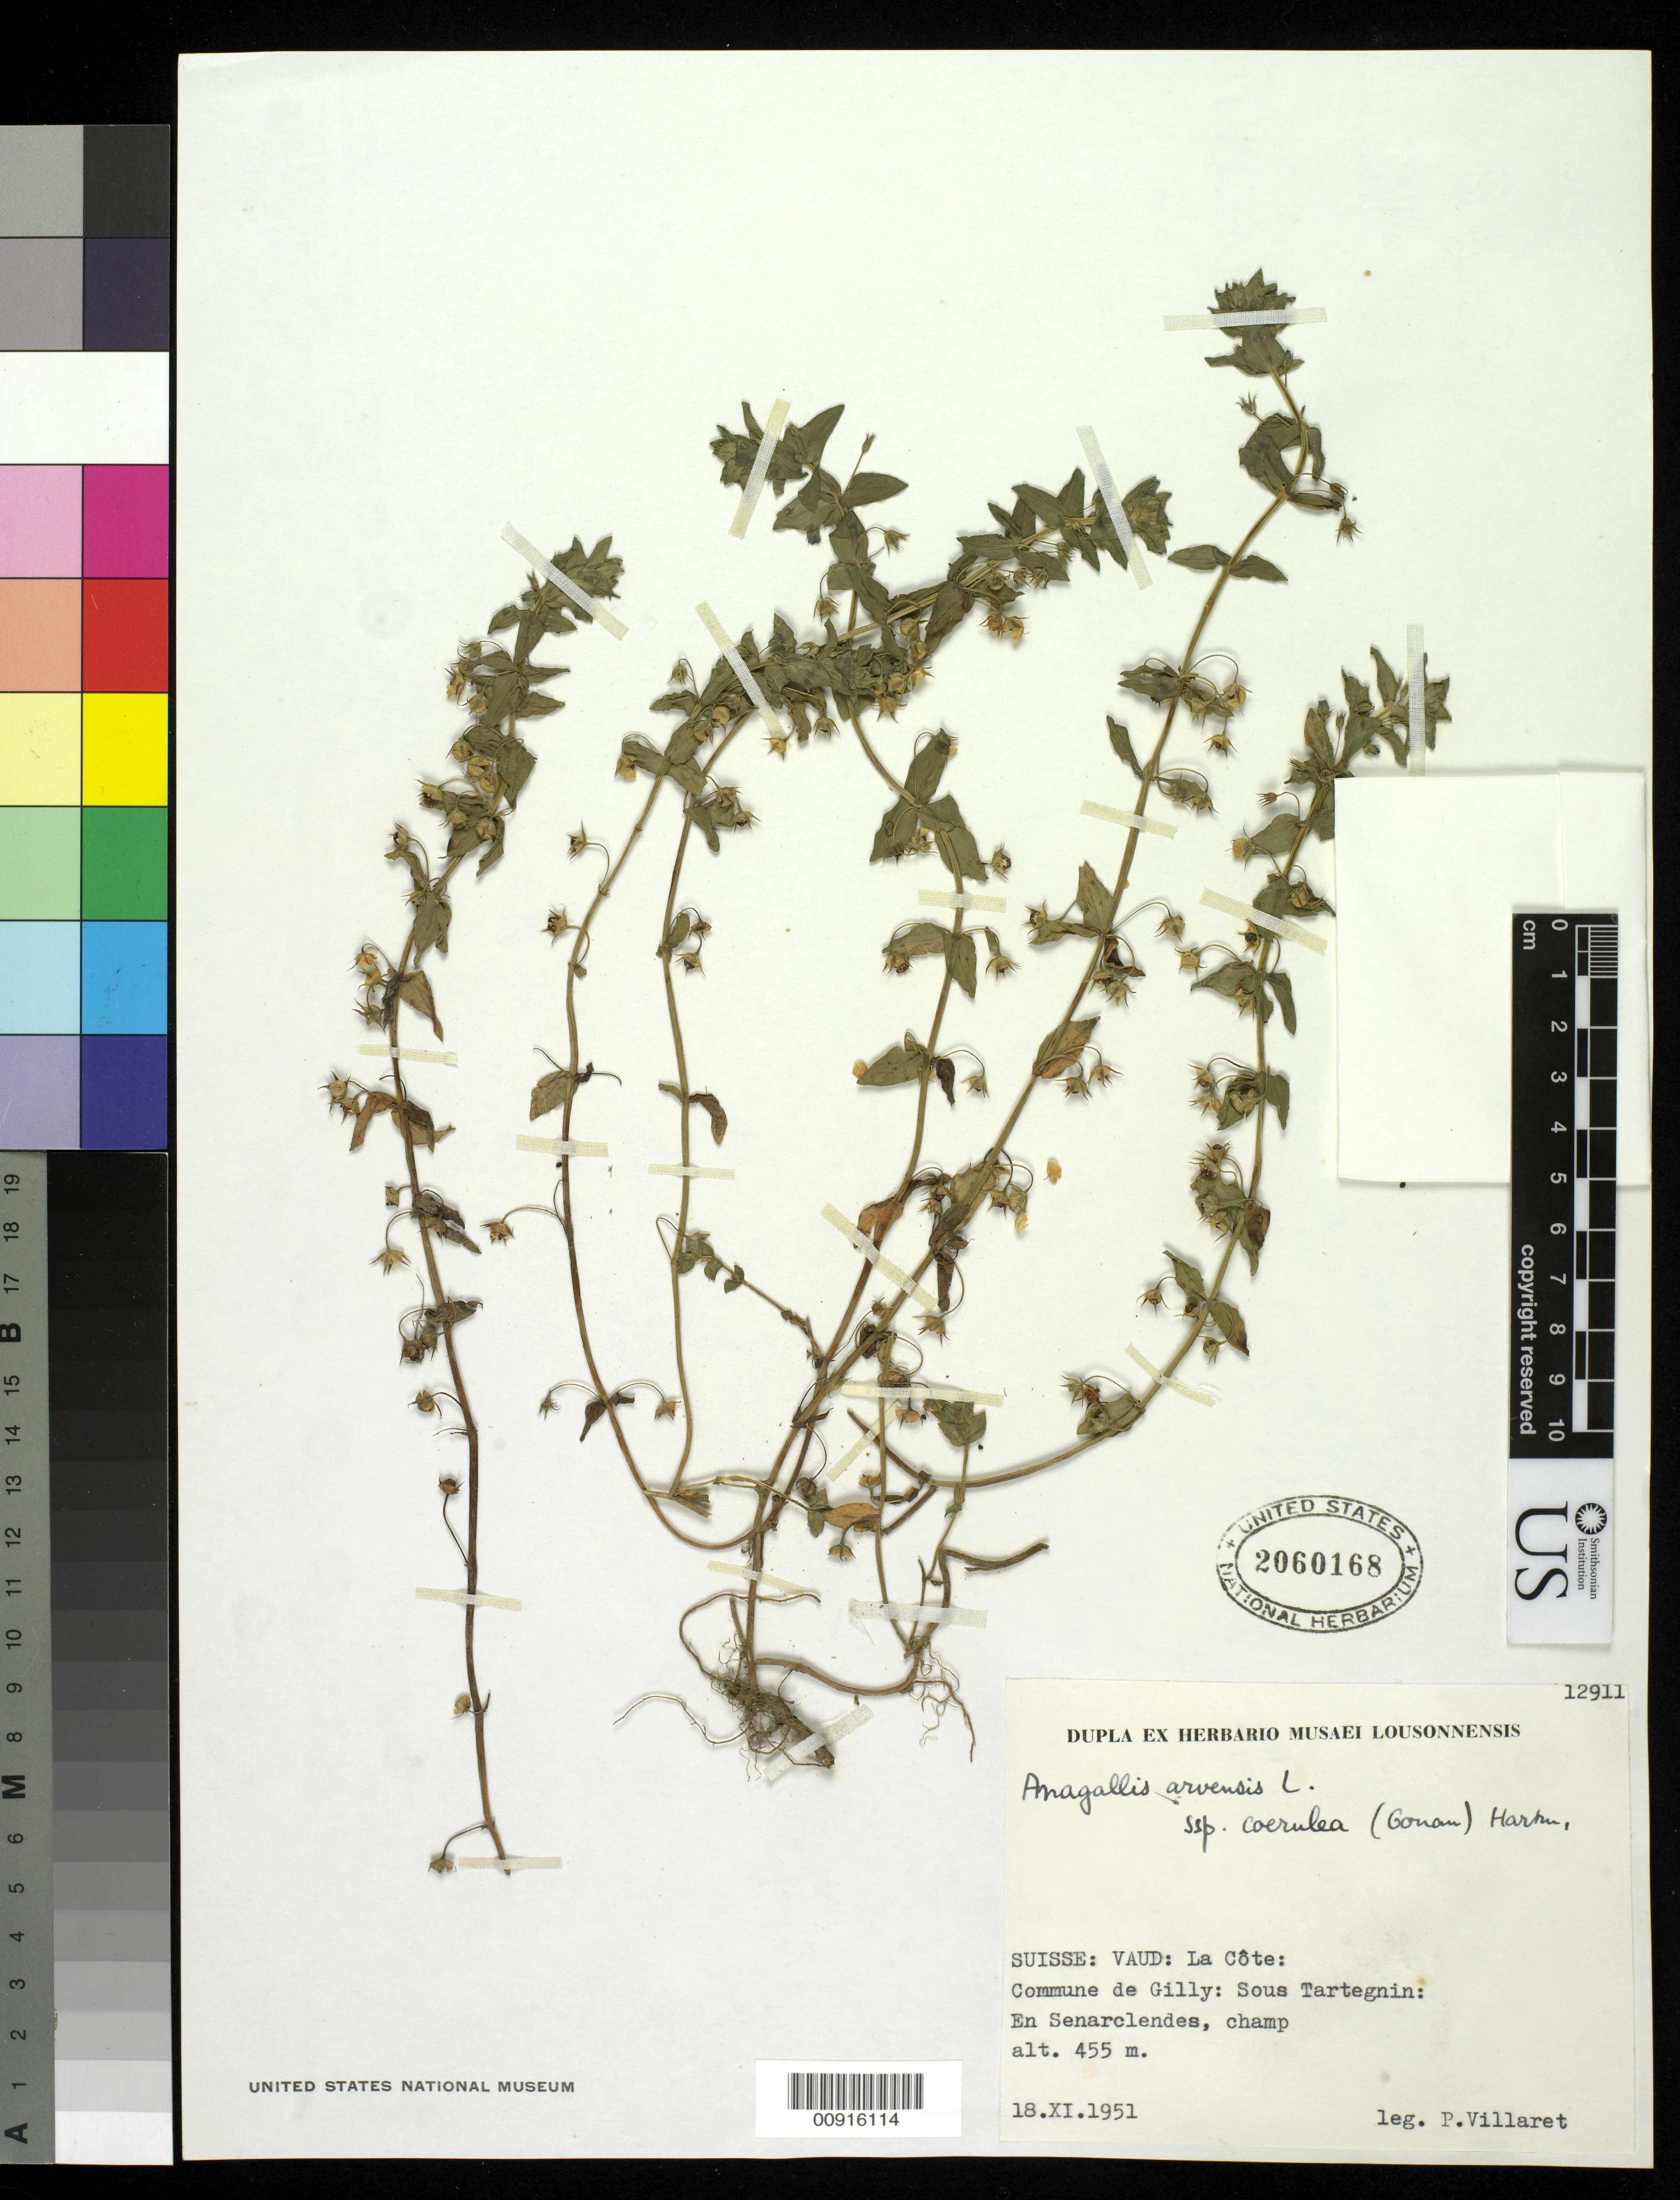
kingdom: Plantae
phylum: Tracheophyta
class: Magnoliopsida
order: Ericales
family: Primulaceae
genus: Anagallis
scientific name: Anagallis arvensis var. caerulea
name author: Gouan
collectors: P. Villaret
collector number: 12911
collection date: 1951-11-18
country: Switzerland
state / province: Vaud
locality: La Cote: Commune de Gilly: Sous Tartegnin: En Senarclendes, champ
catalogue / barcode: US 2060168